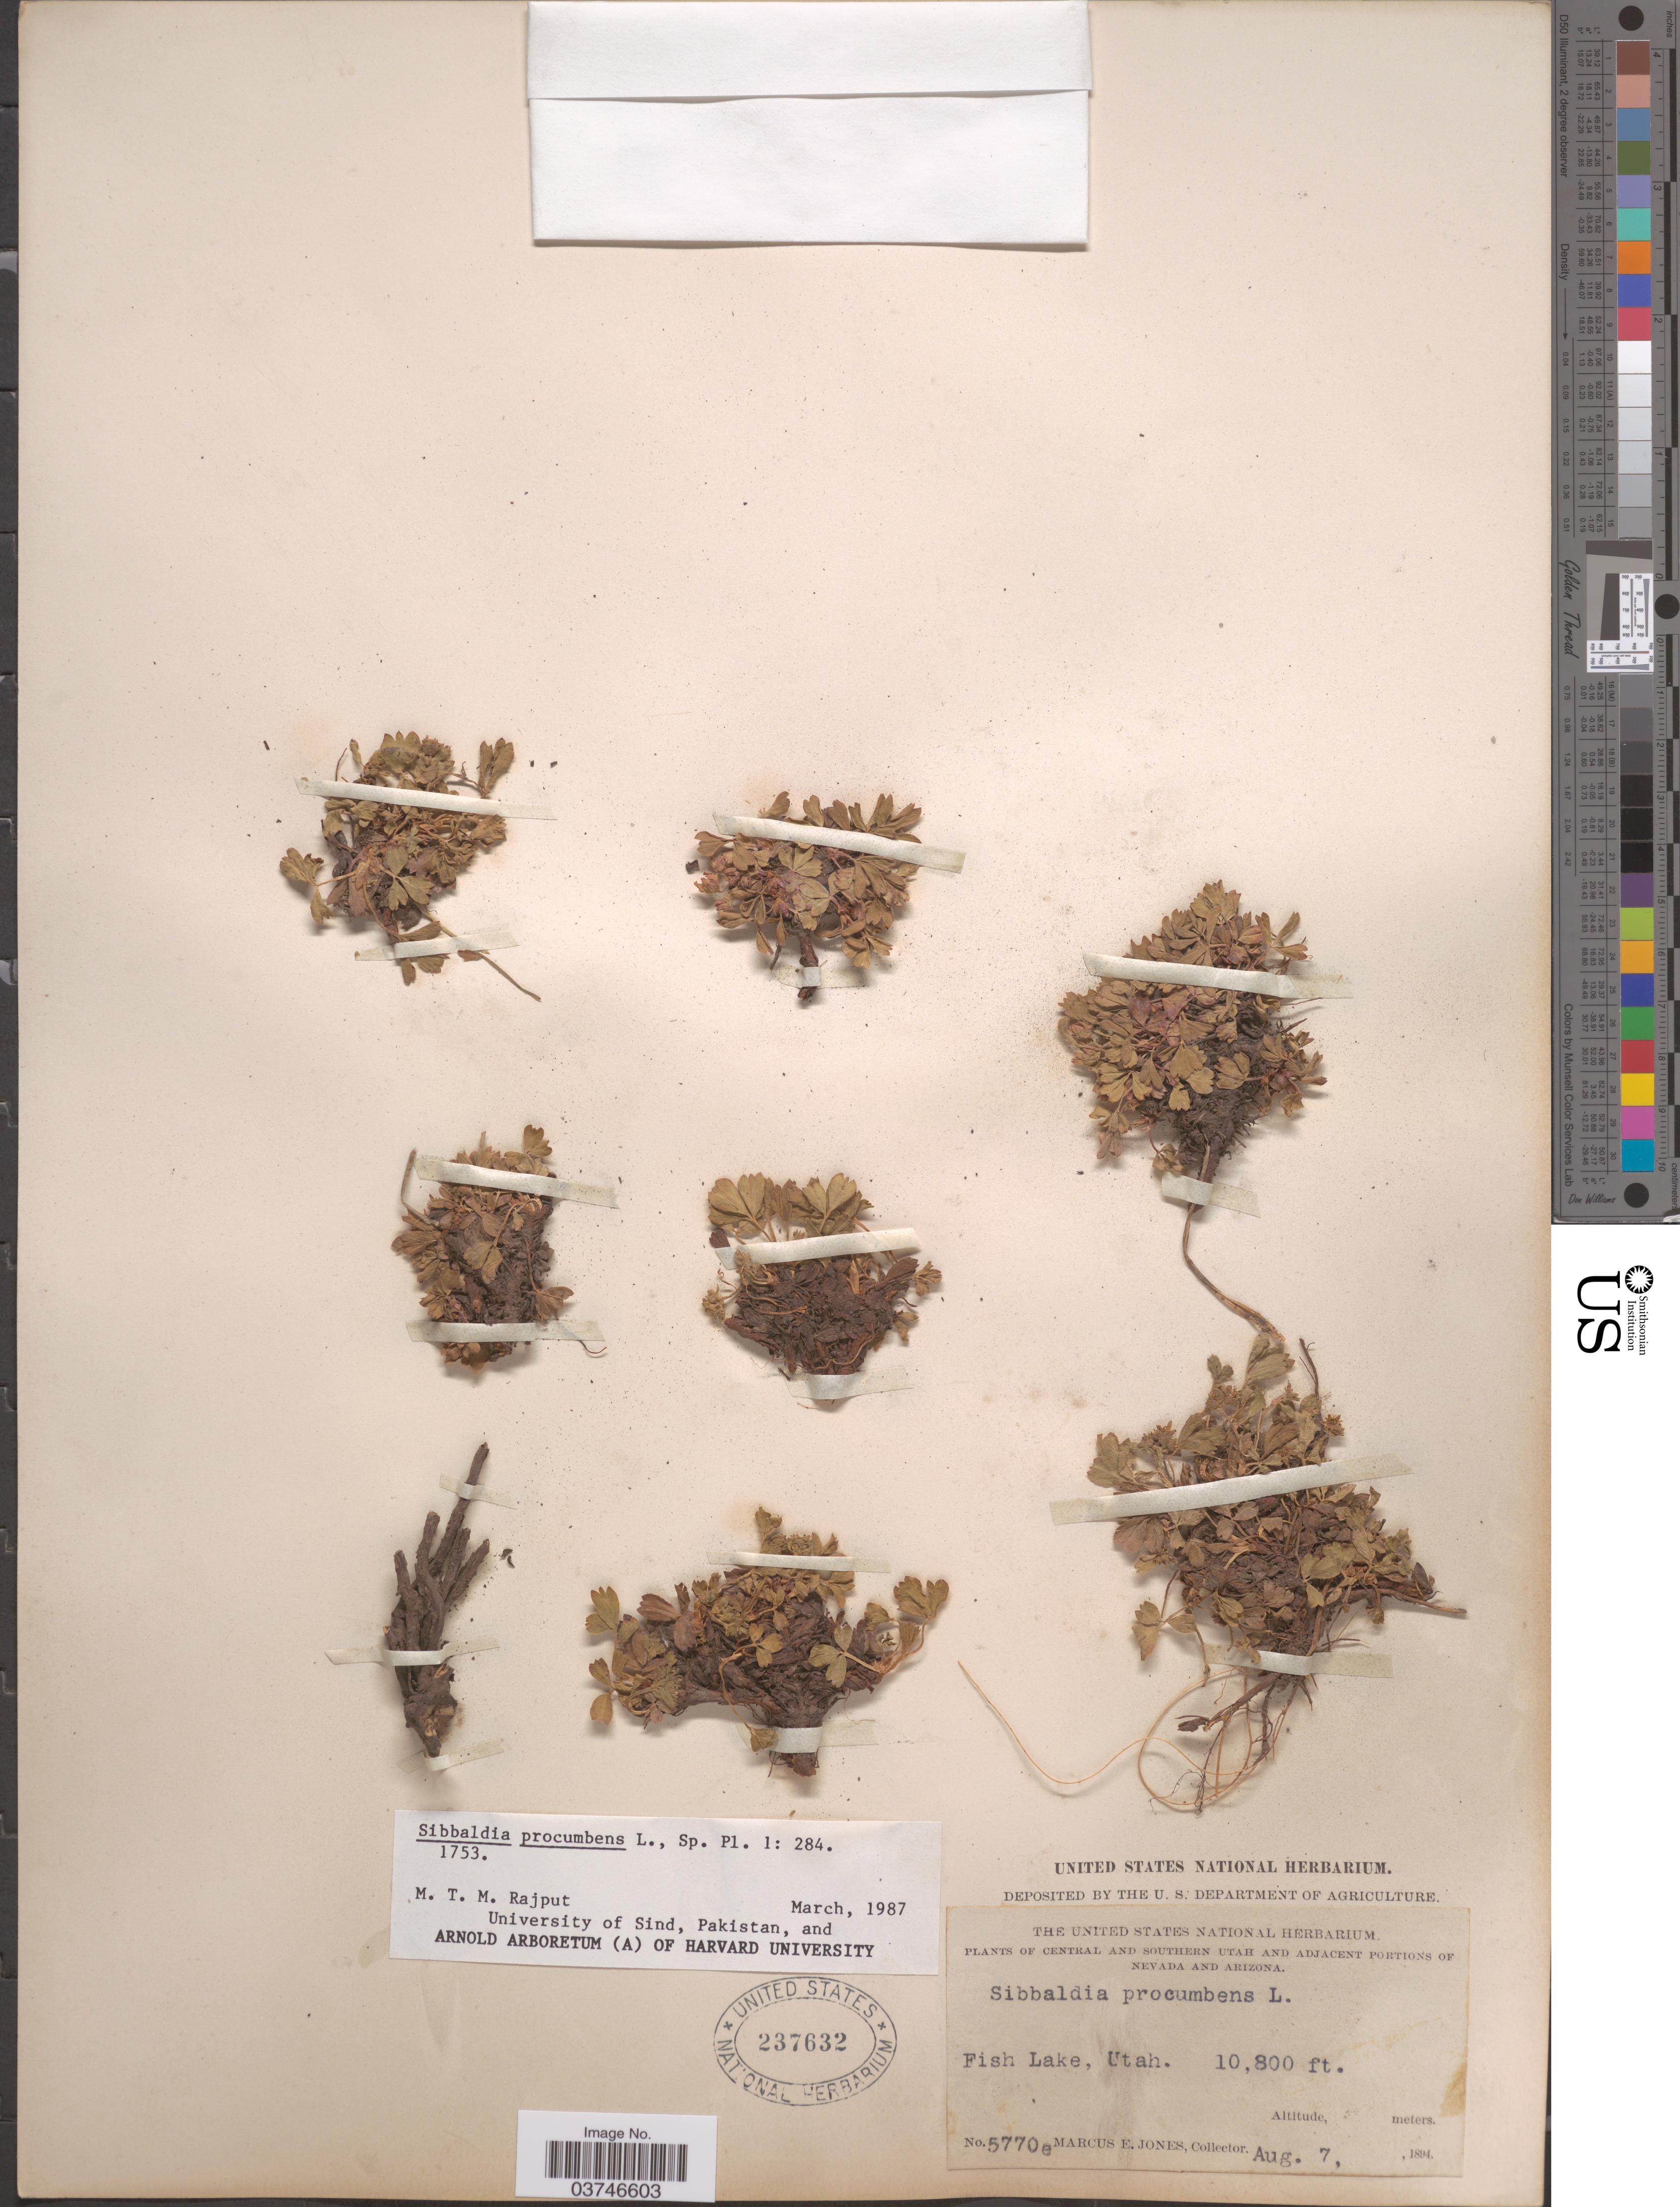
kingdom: Plantae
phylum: Tracheophyta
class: Magnoliopsida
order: Rosales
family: Rosaceae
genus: Sibbaldia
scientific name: Sibbaldia procumbens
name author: L.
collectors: M. E. Jones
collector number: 5770e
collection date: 1894-08-07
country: United States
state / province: Utah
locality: Central and southern Utah. Fish Lake.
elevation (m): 3292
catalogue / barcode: US 237632